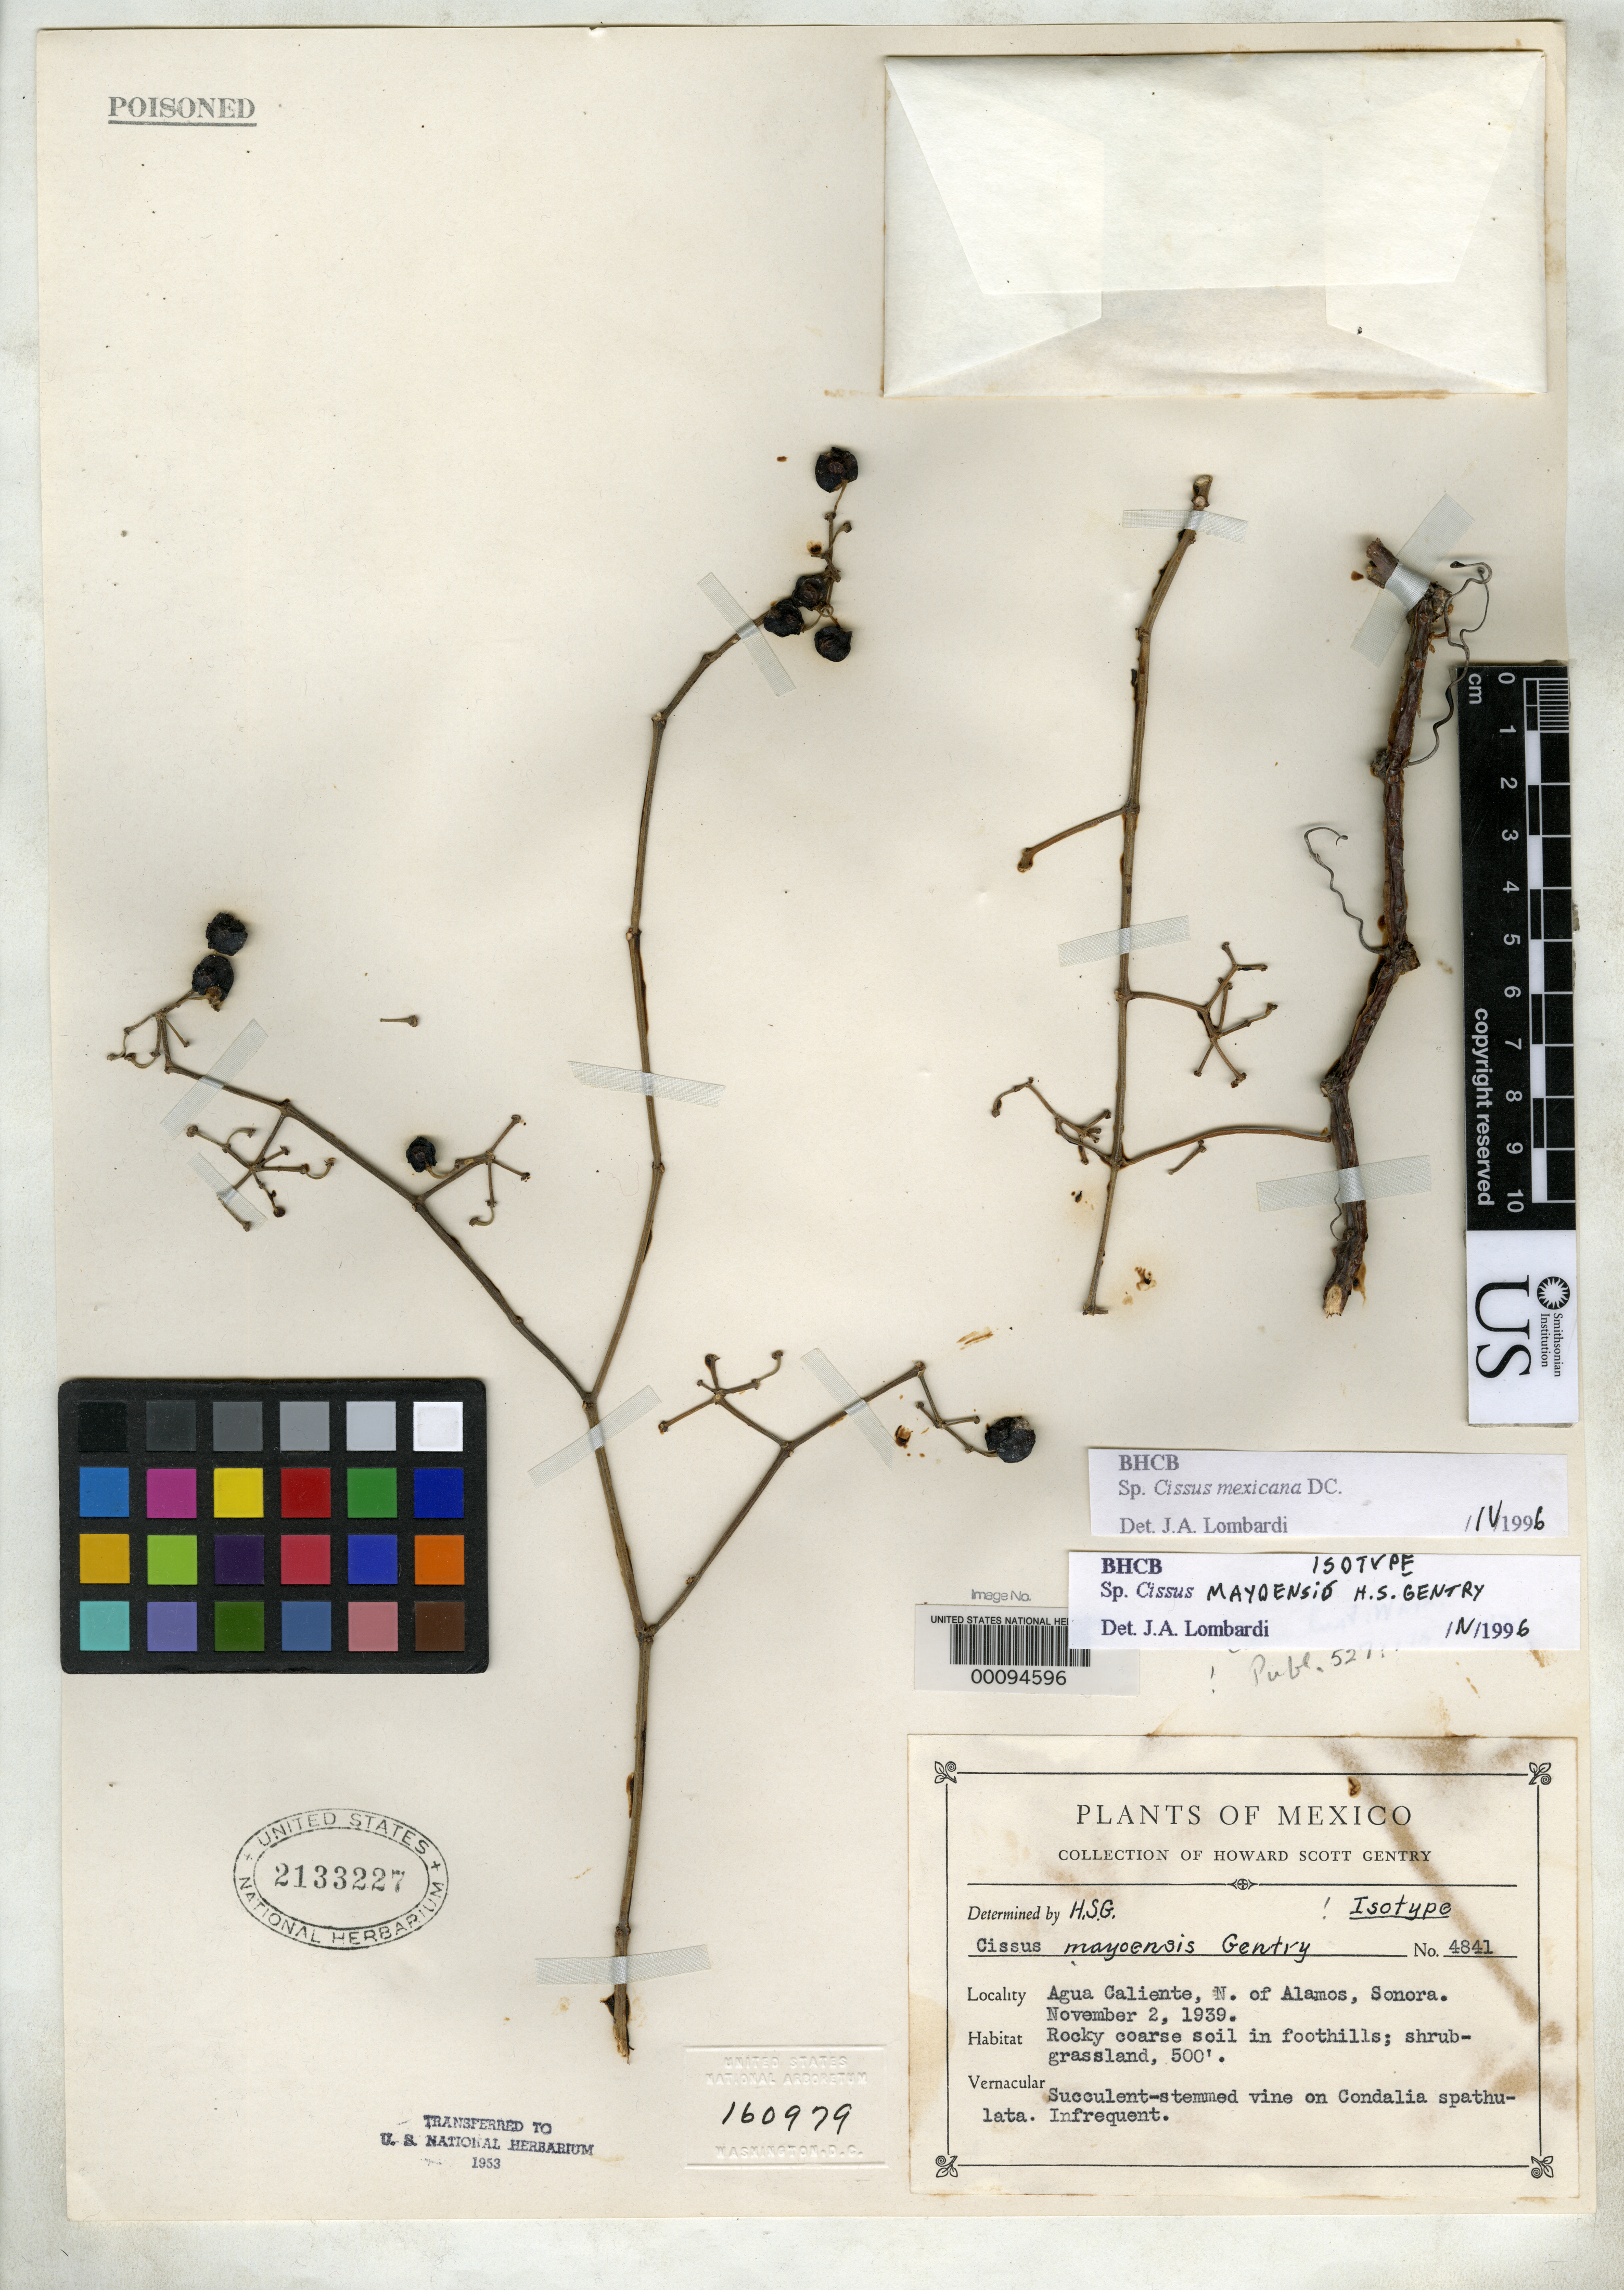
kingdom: Plantae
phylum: Tracheophyta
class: Magnoliopsida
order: Vitales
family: Vitaceae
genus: Cissus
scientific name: Cissus mayoensis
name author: Gentry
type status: Isotype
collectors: H. S. Gentry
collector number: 4841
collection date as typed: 02 Nov 1939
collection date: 1939-11-02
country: Mexico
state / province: Sonora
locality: Agua Caliente, N of Alamos, near Rio Mayo.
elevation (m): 152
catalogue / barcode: US 2133227